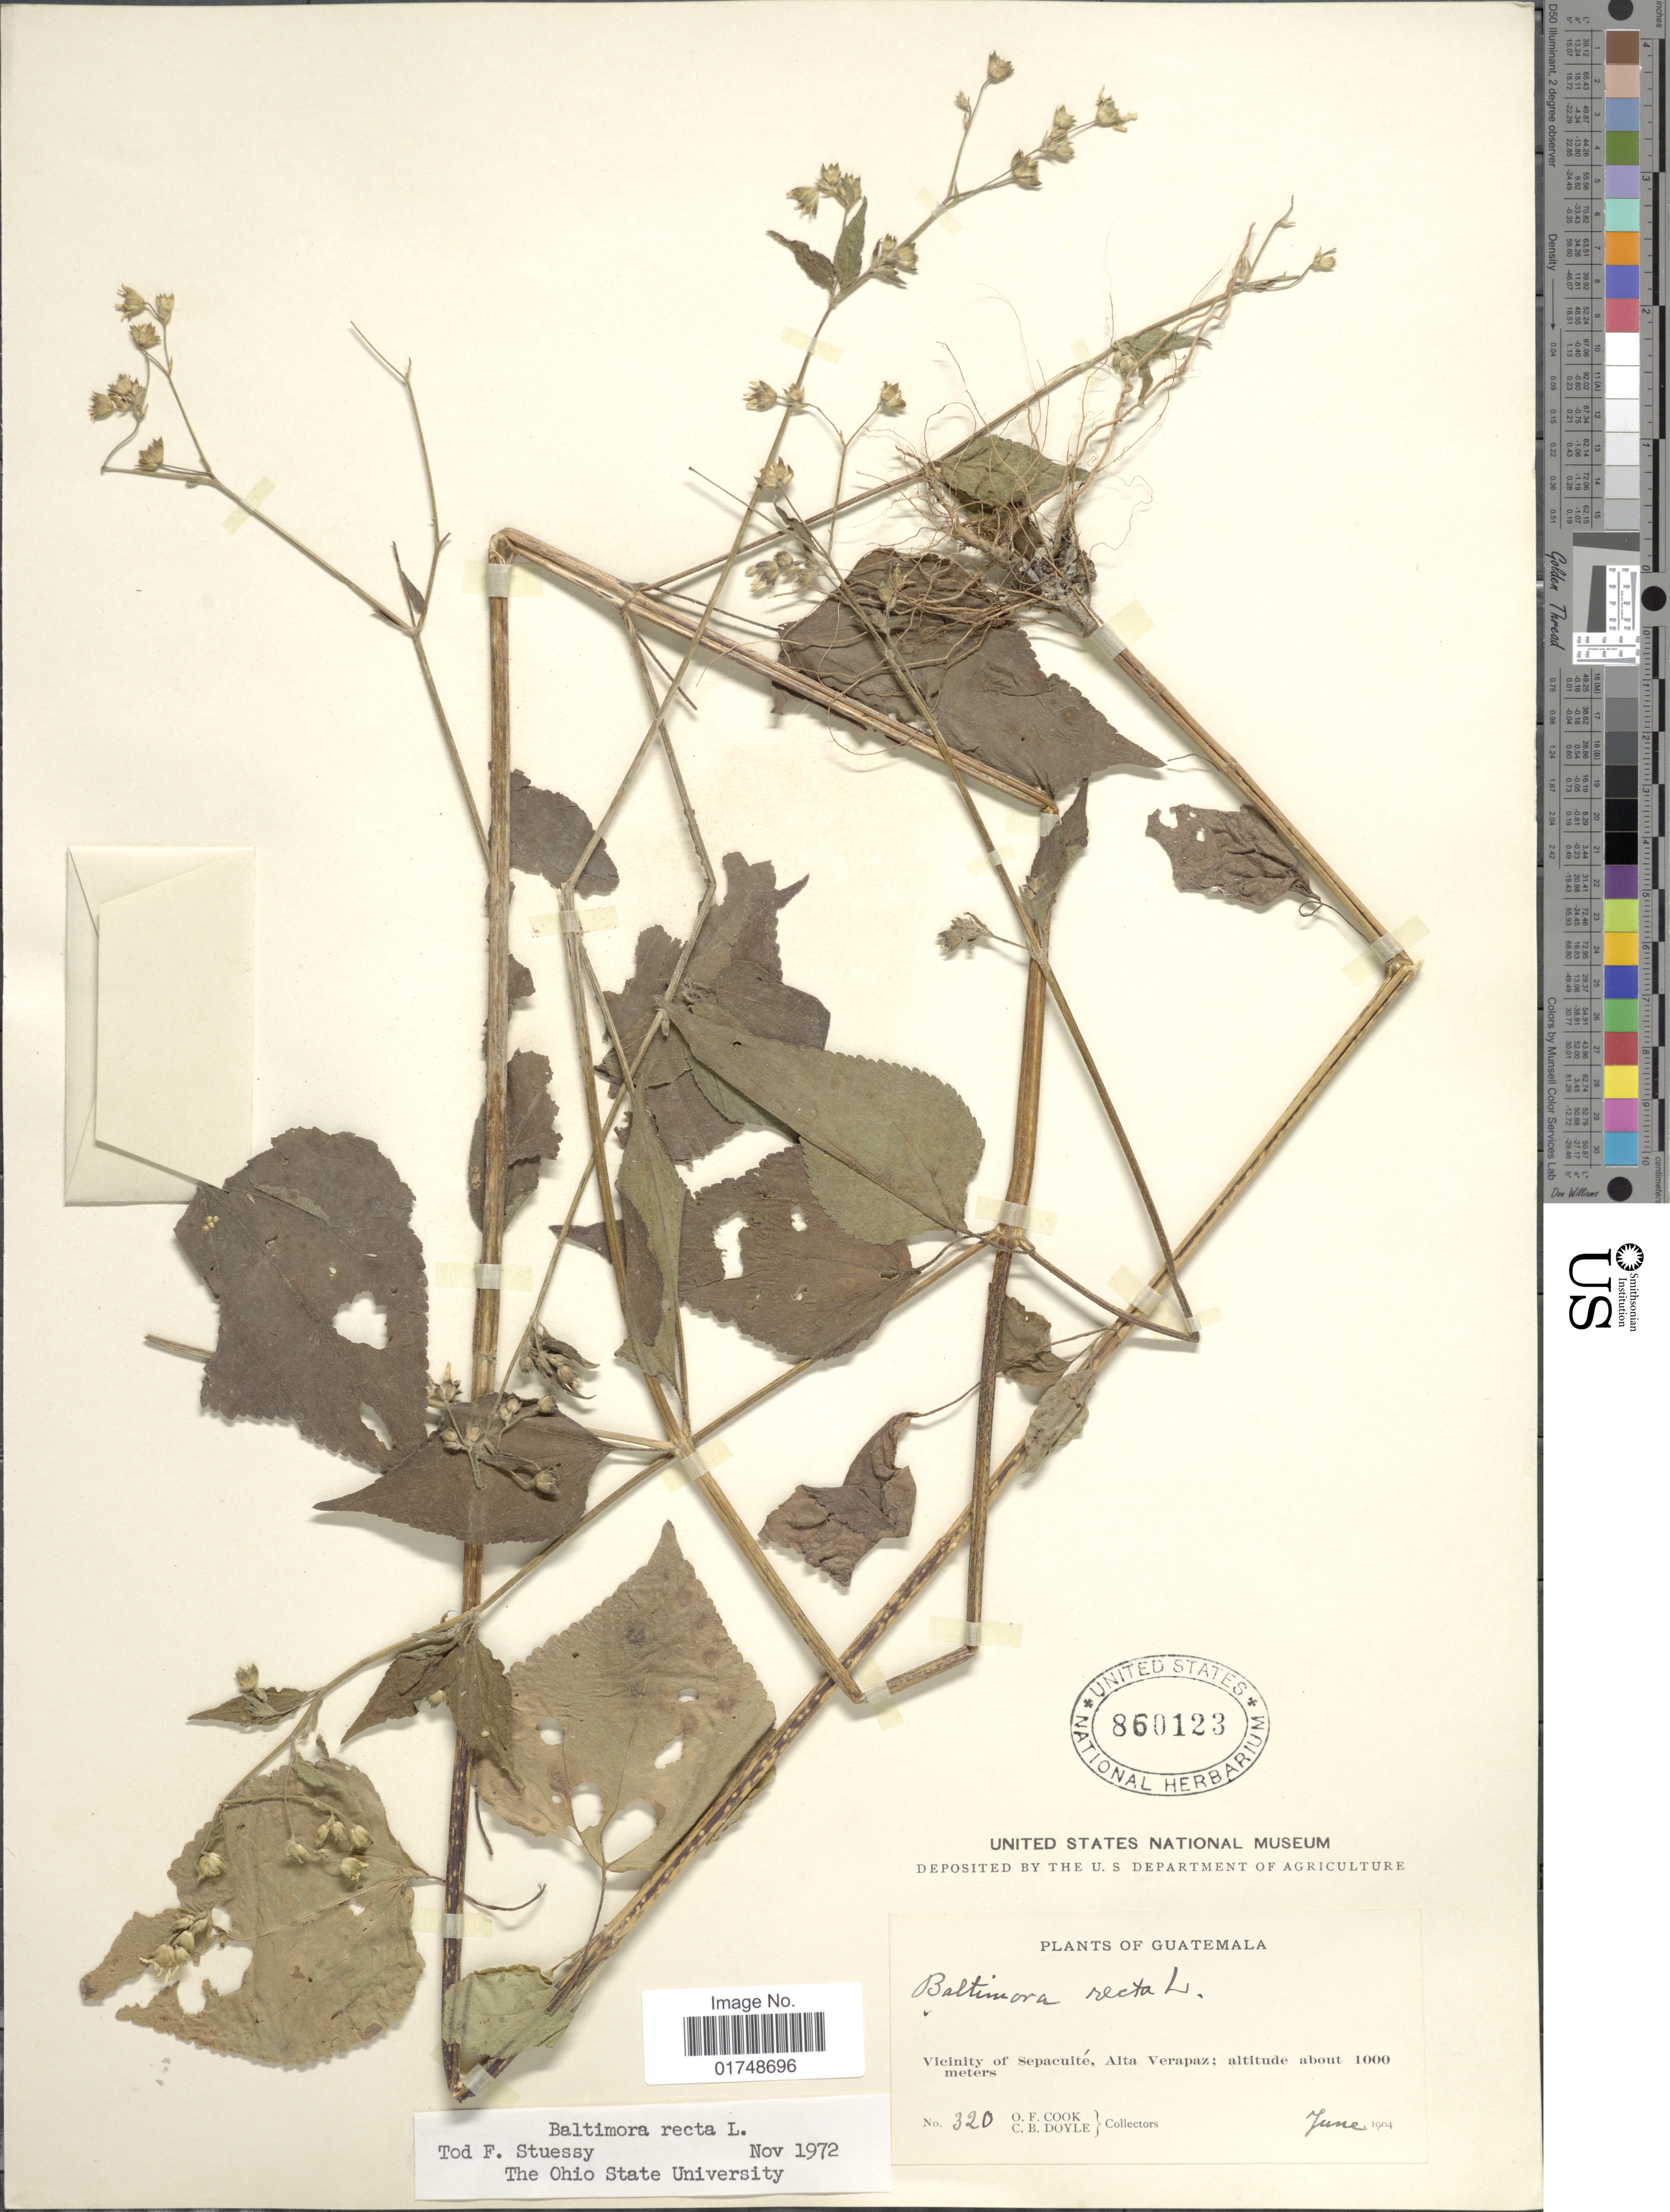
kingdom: Plantae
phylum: Tracheophyta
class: Magnoliopsida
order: Asterales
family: Asteraceae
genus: Baltimora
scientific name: Baltimora recta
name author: L.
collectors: O. F. Cook & C. Doyle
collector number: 320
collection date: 1904-06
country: Guatemala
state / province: Alta Verapaz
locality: Vicinity of Sepacuite, Alta Verapaz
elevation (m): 1000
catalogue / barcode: US 860123